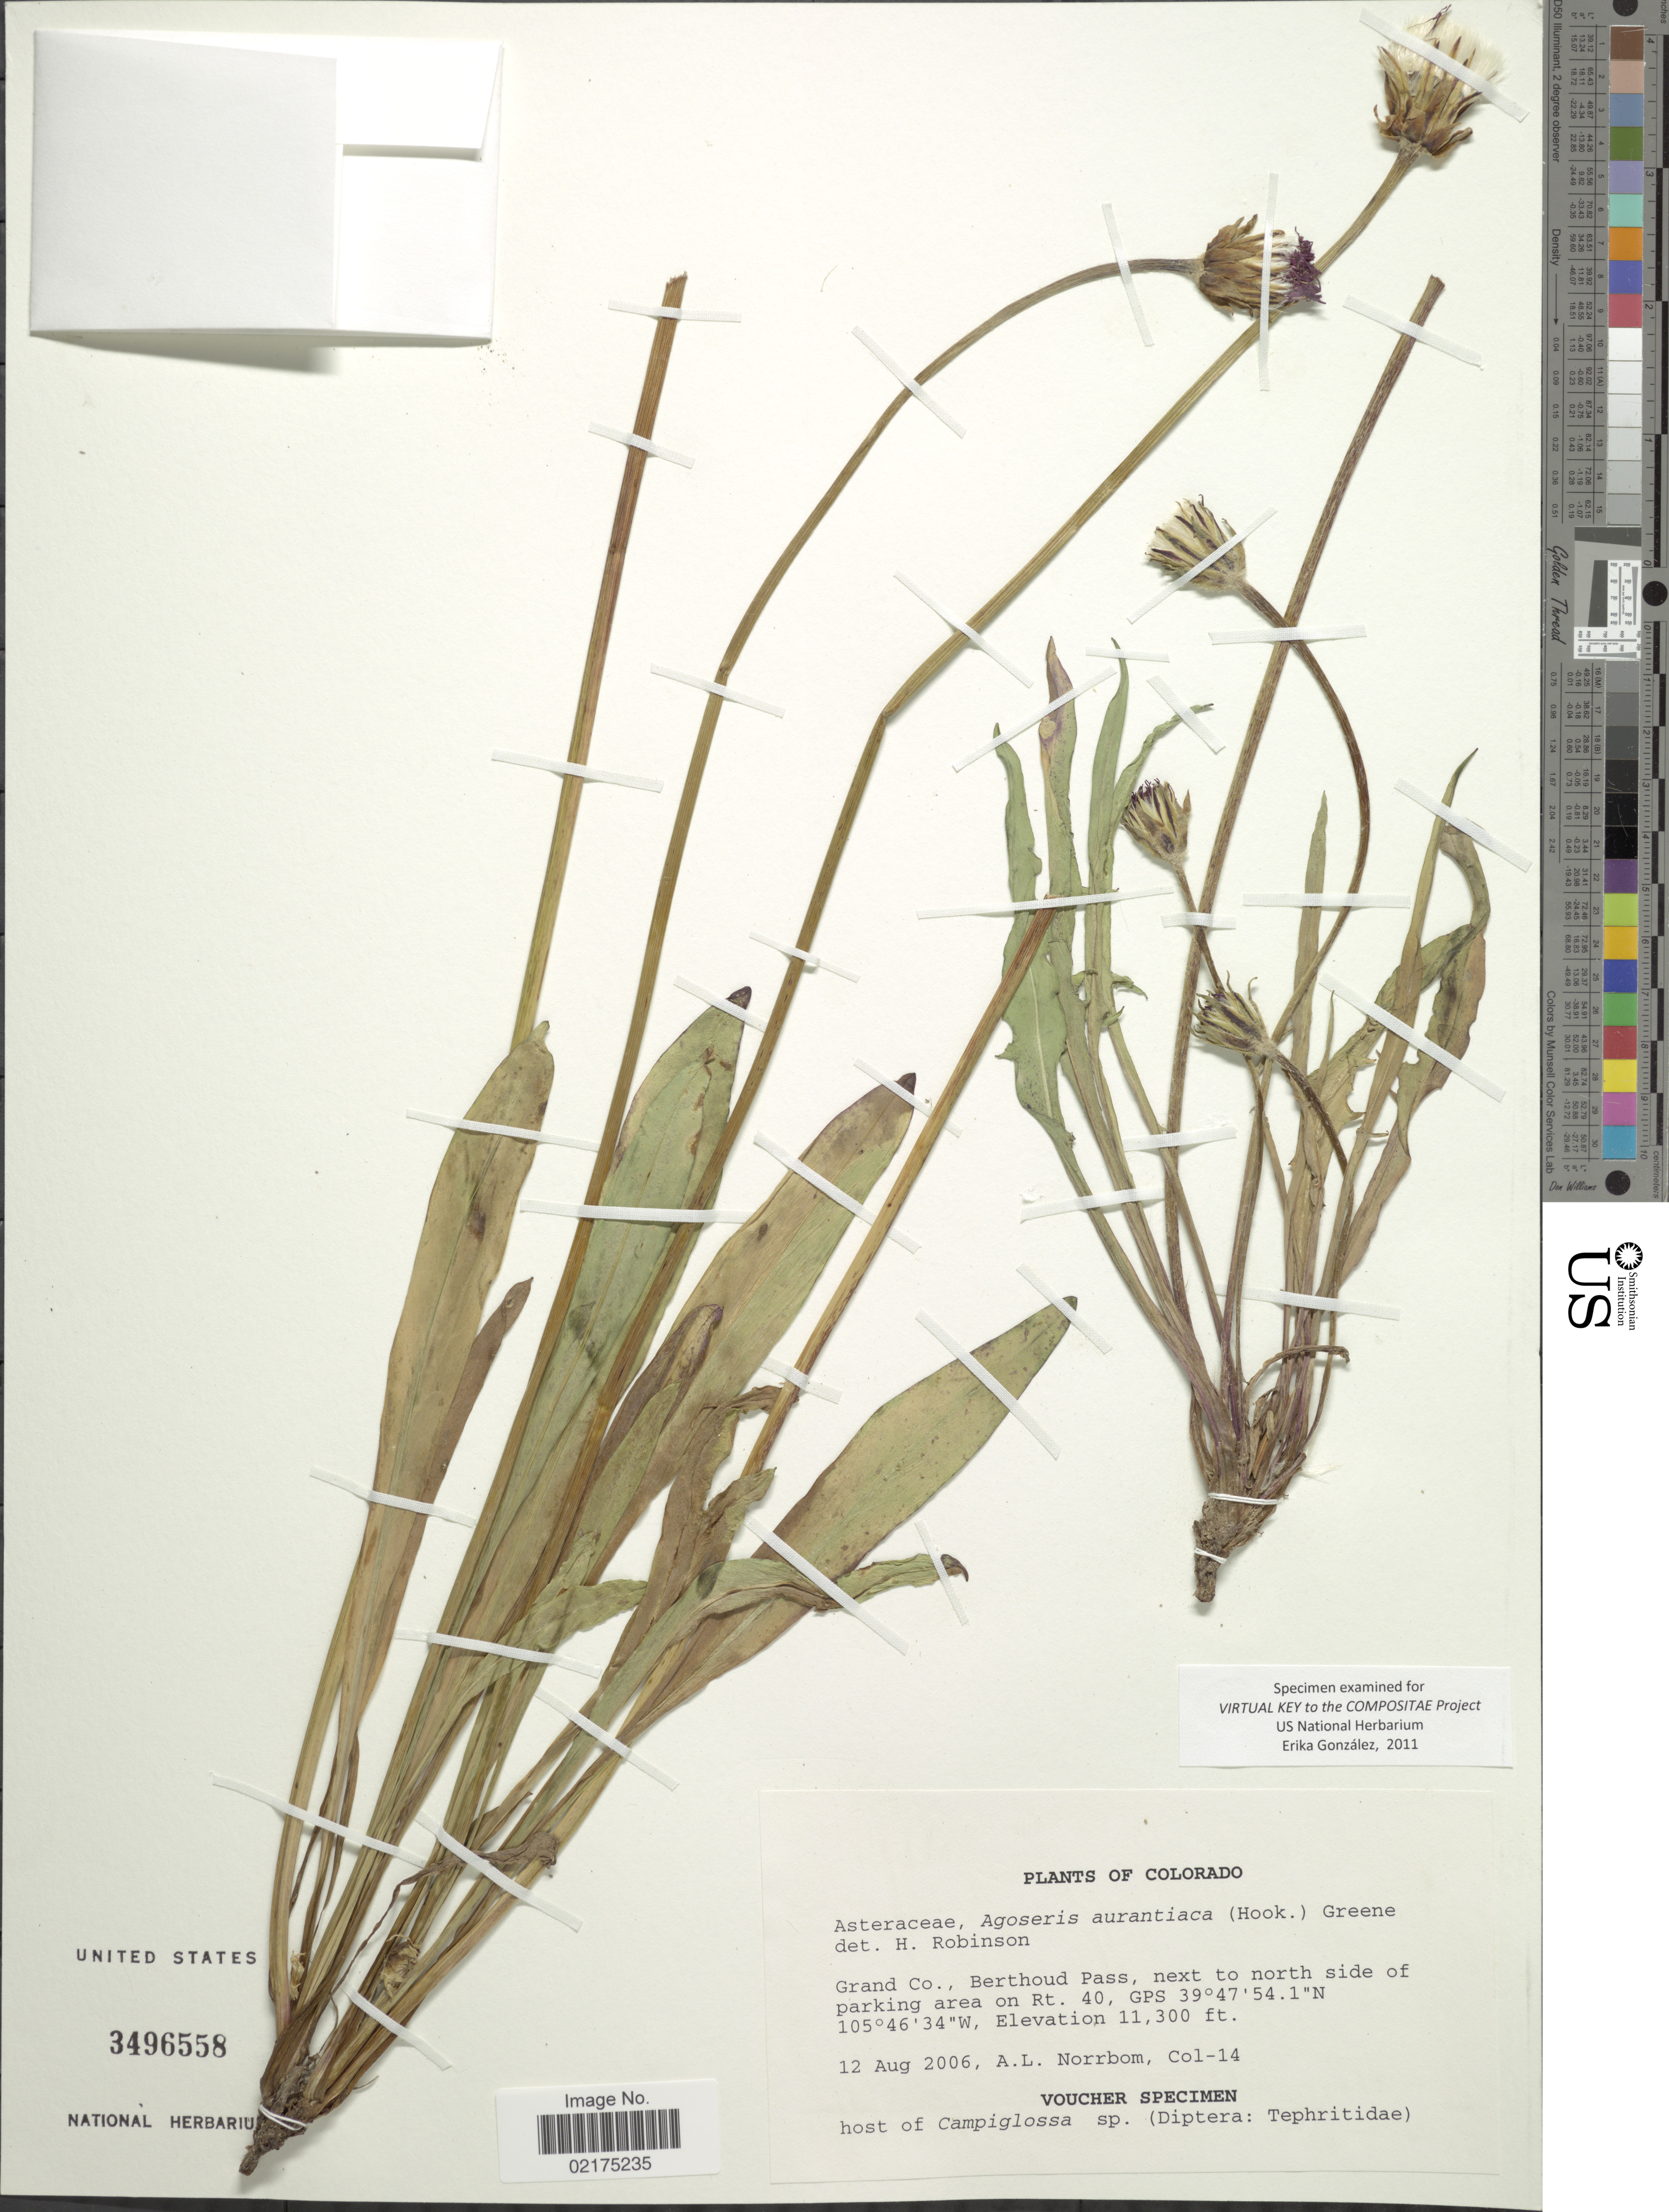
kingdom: Plantae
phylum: Tracheophyta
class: Magnoliopsida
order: Asterales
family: Asteraceae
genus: Agoseris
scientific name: Agoseris aurantiaca var. aurantiaca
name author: (Hook.) Greene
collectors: A. L. Norrbom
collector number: Col-14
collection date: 2006-08-12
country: United States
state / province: Colorado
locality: Grand Co., Berthoud Pass, next to north side of parking area on Rt. 40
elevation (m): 3444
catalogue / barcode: US 3496558